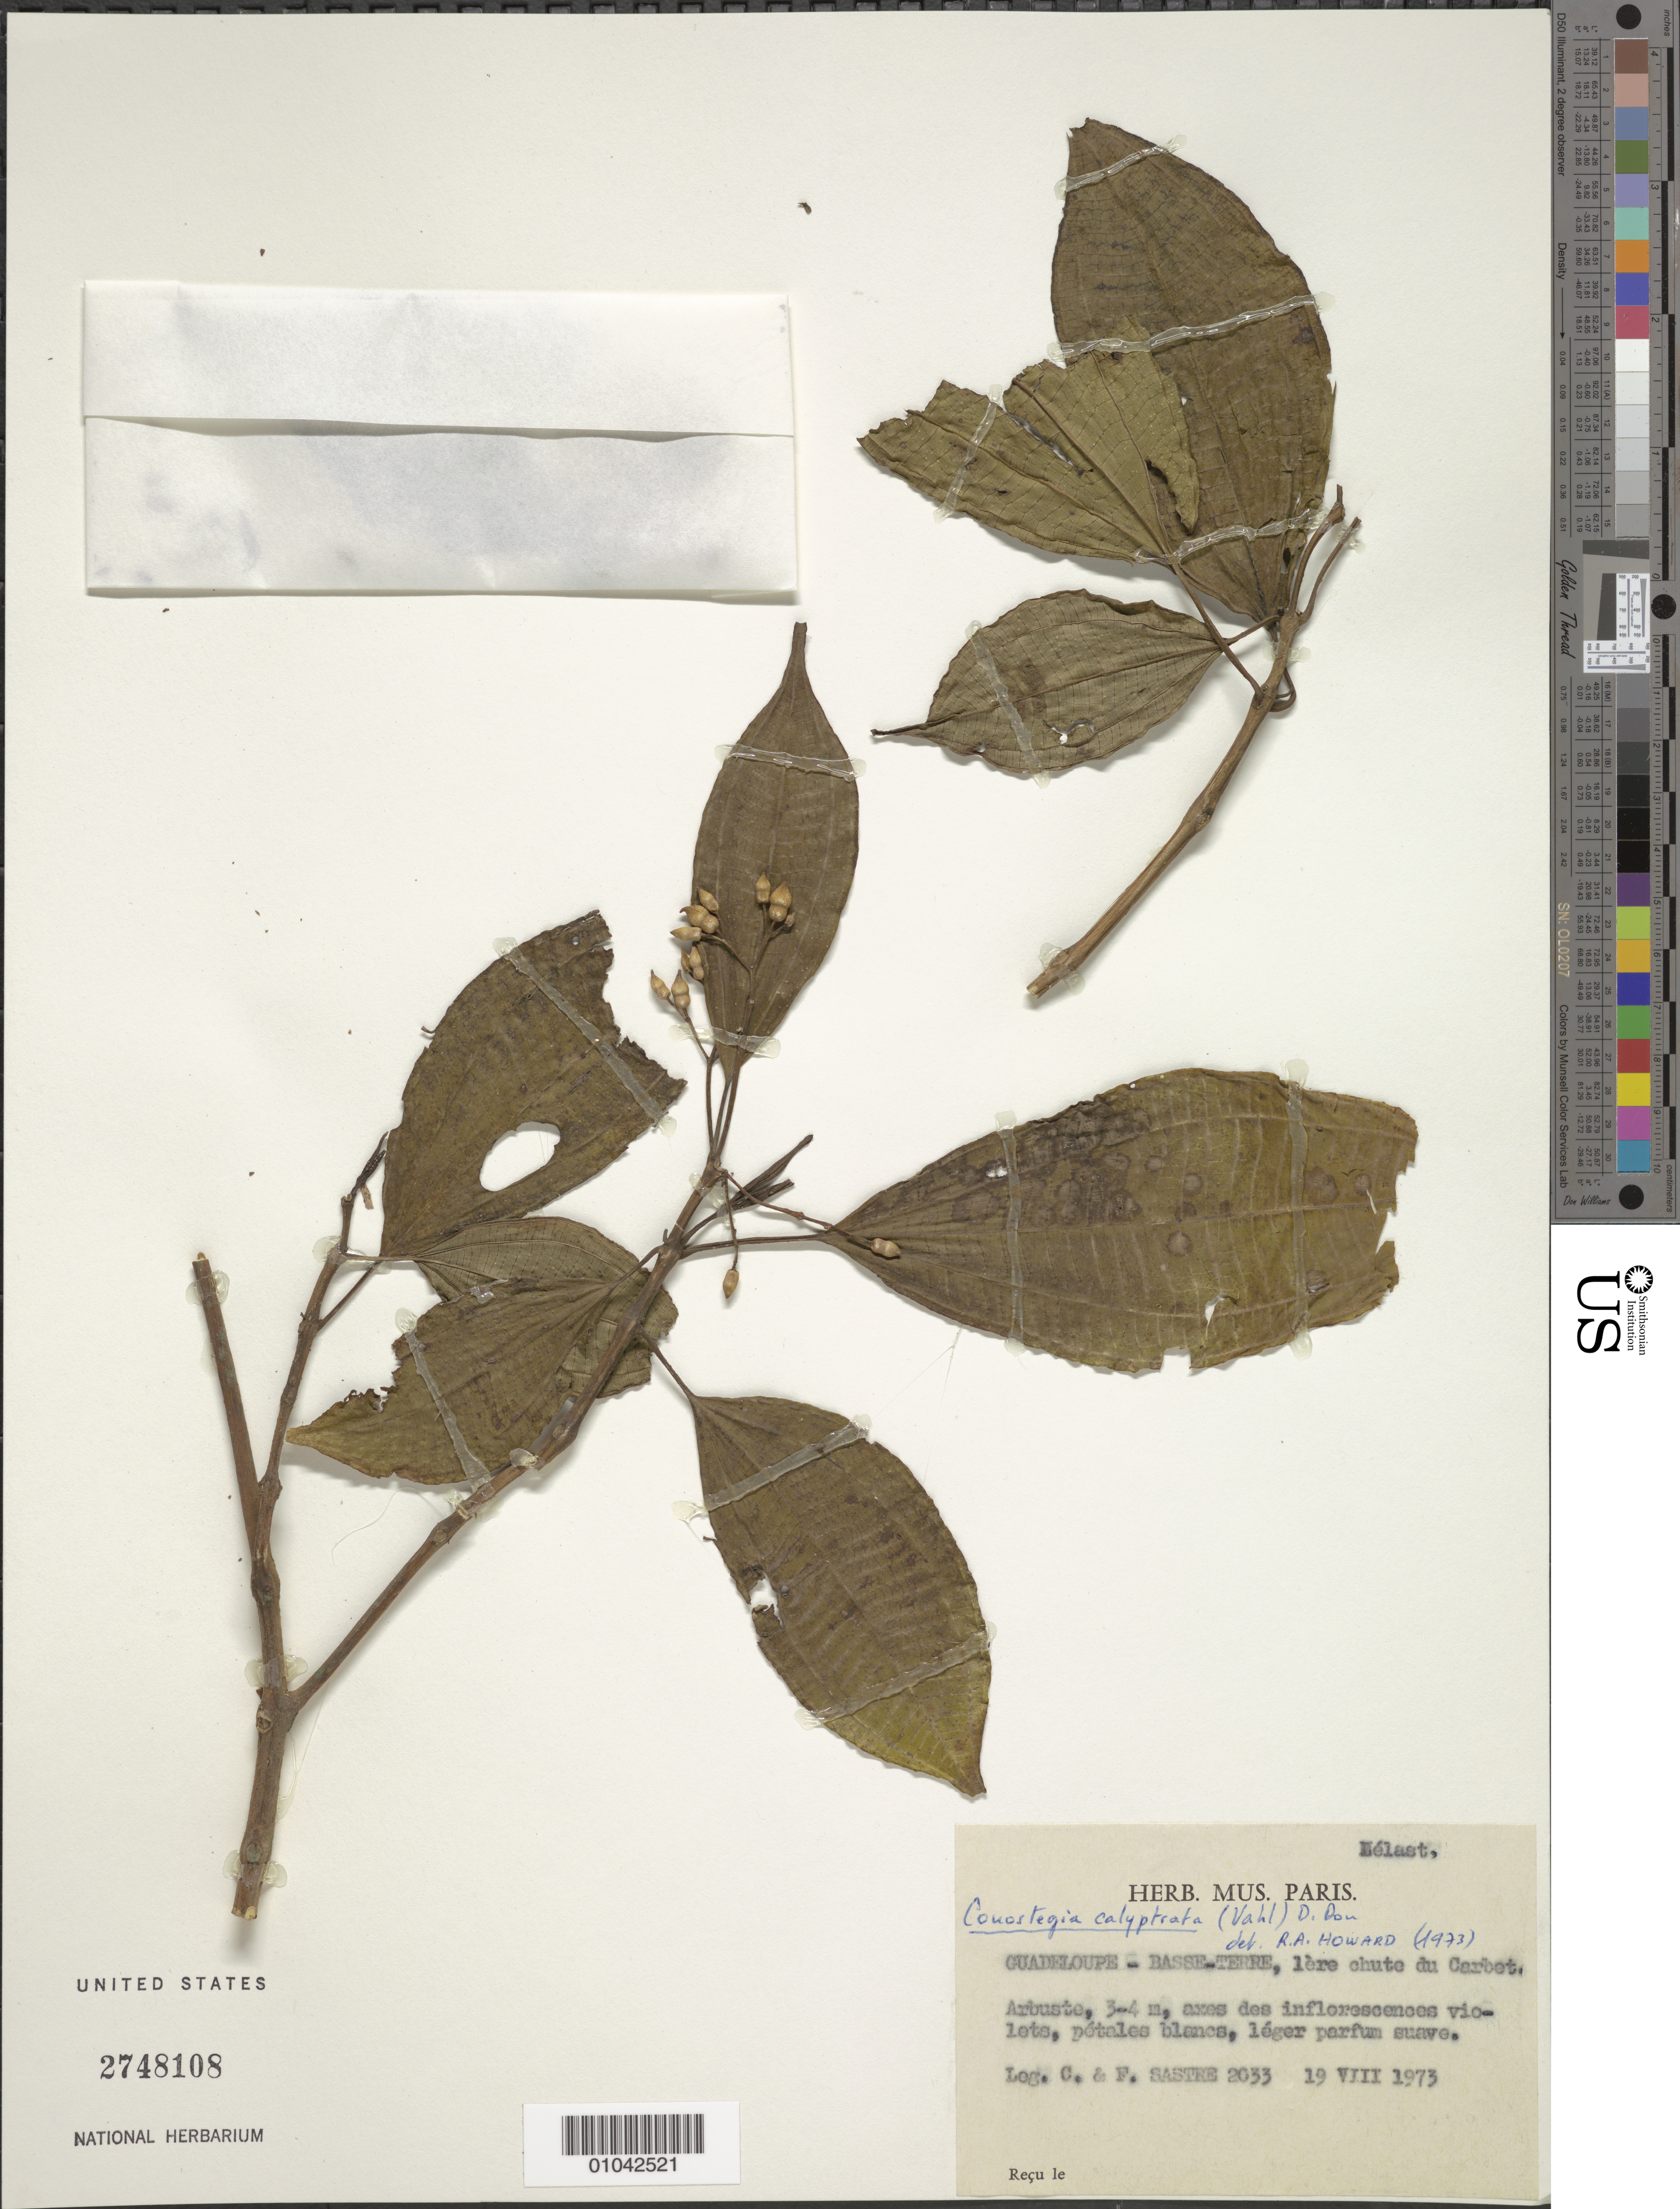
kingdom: Plantae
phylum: Tracheophyta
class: Magnoliopsida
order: Myrtales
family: Melastomataceae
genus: Conostegia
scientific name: Conostegia montana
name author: (Sw.) D. Don ex DC.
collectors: C. H. L. Sastre & F. Sastre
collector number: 2033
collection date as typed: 19 Aug 1973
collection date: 1973-08-19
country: Guadeloupe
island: Basse Terre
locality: Lère chute du Carbet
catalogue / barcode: US 2748108